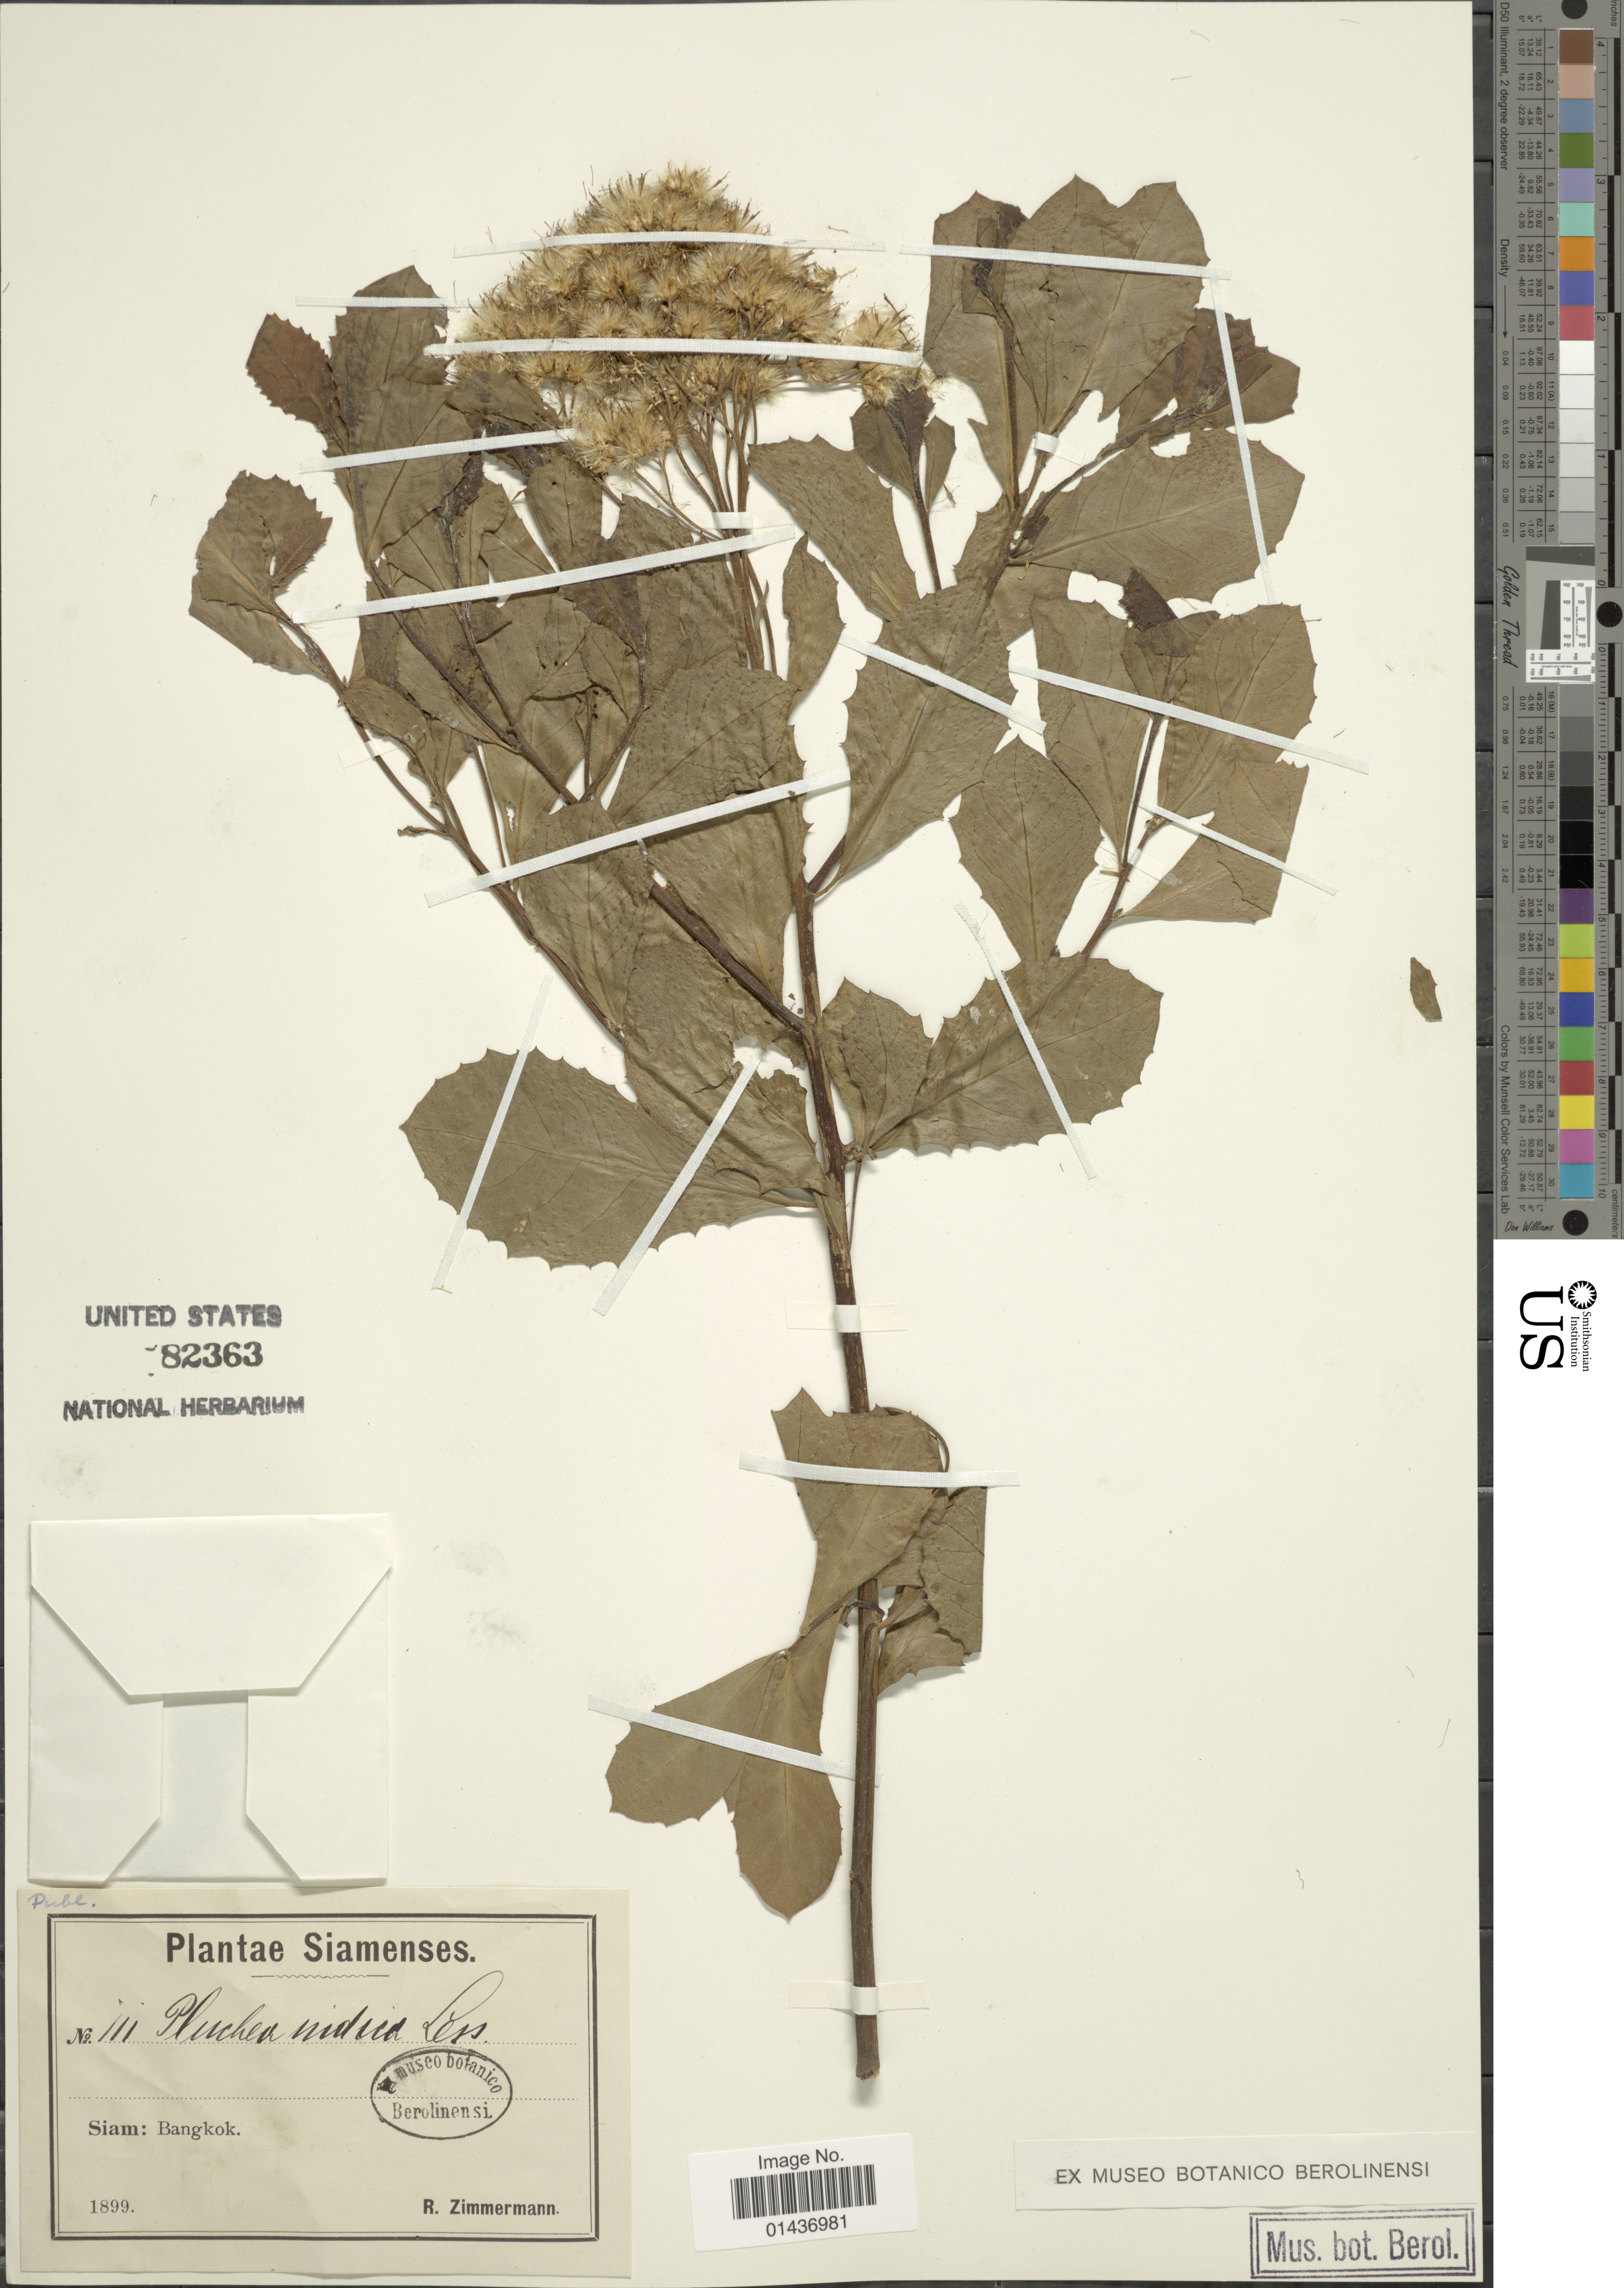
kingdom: Plantae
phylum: Tracheophyta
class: Magnoliopsida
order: Asterales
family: Asteraceae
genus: Pluchea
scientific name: Pluchea indica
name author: (L.) Less.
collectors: R. Zimmerman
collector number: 111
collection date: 1899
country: Thailand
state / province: Bangkok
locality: Siam: Bangkok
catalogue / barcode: US 82363